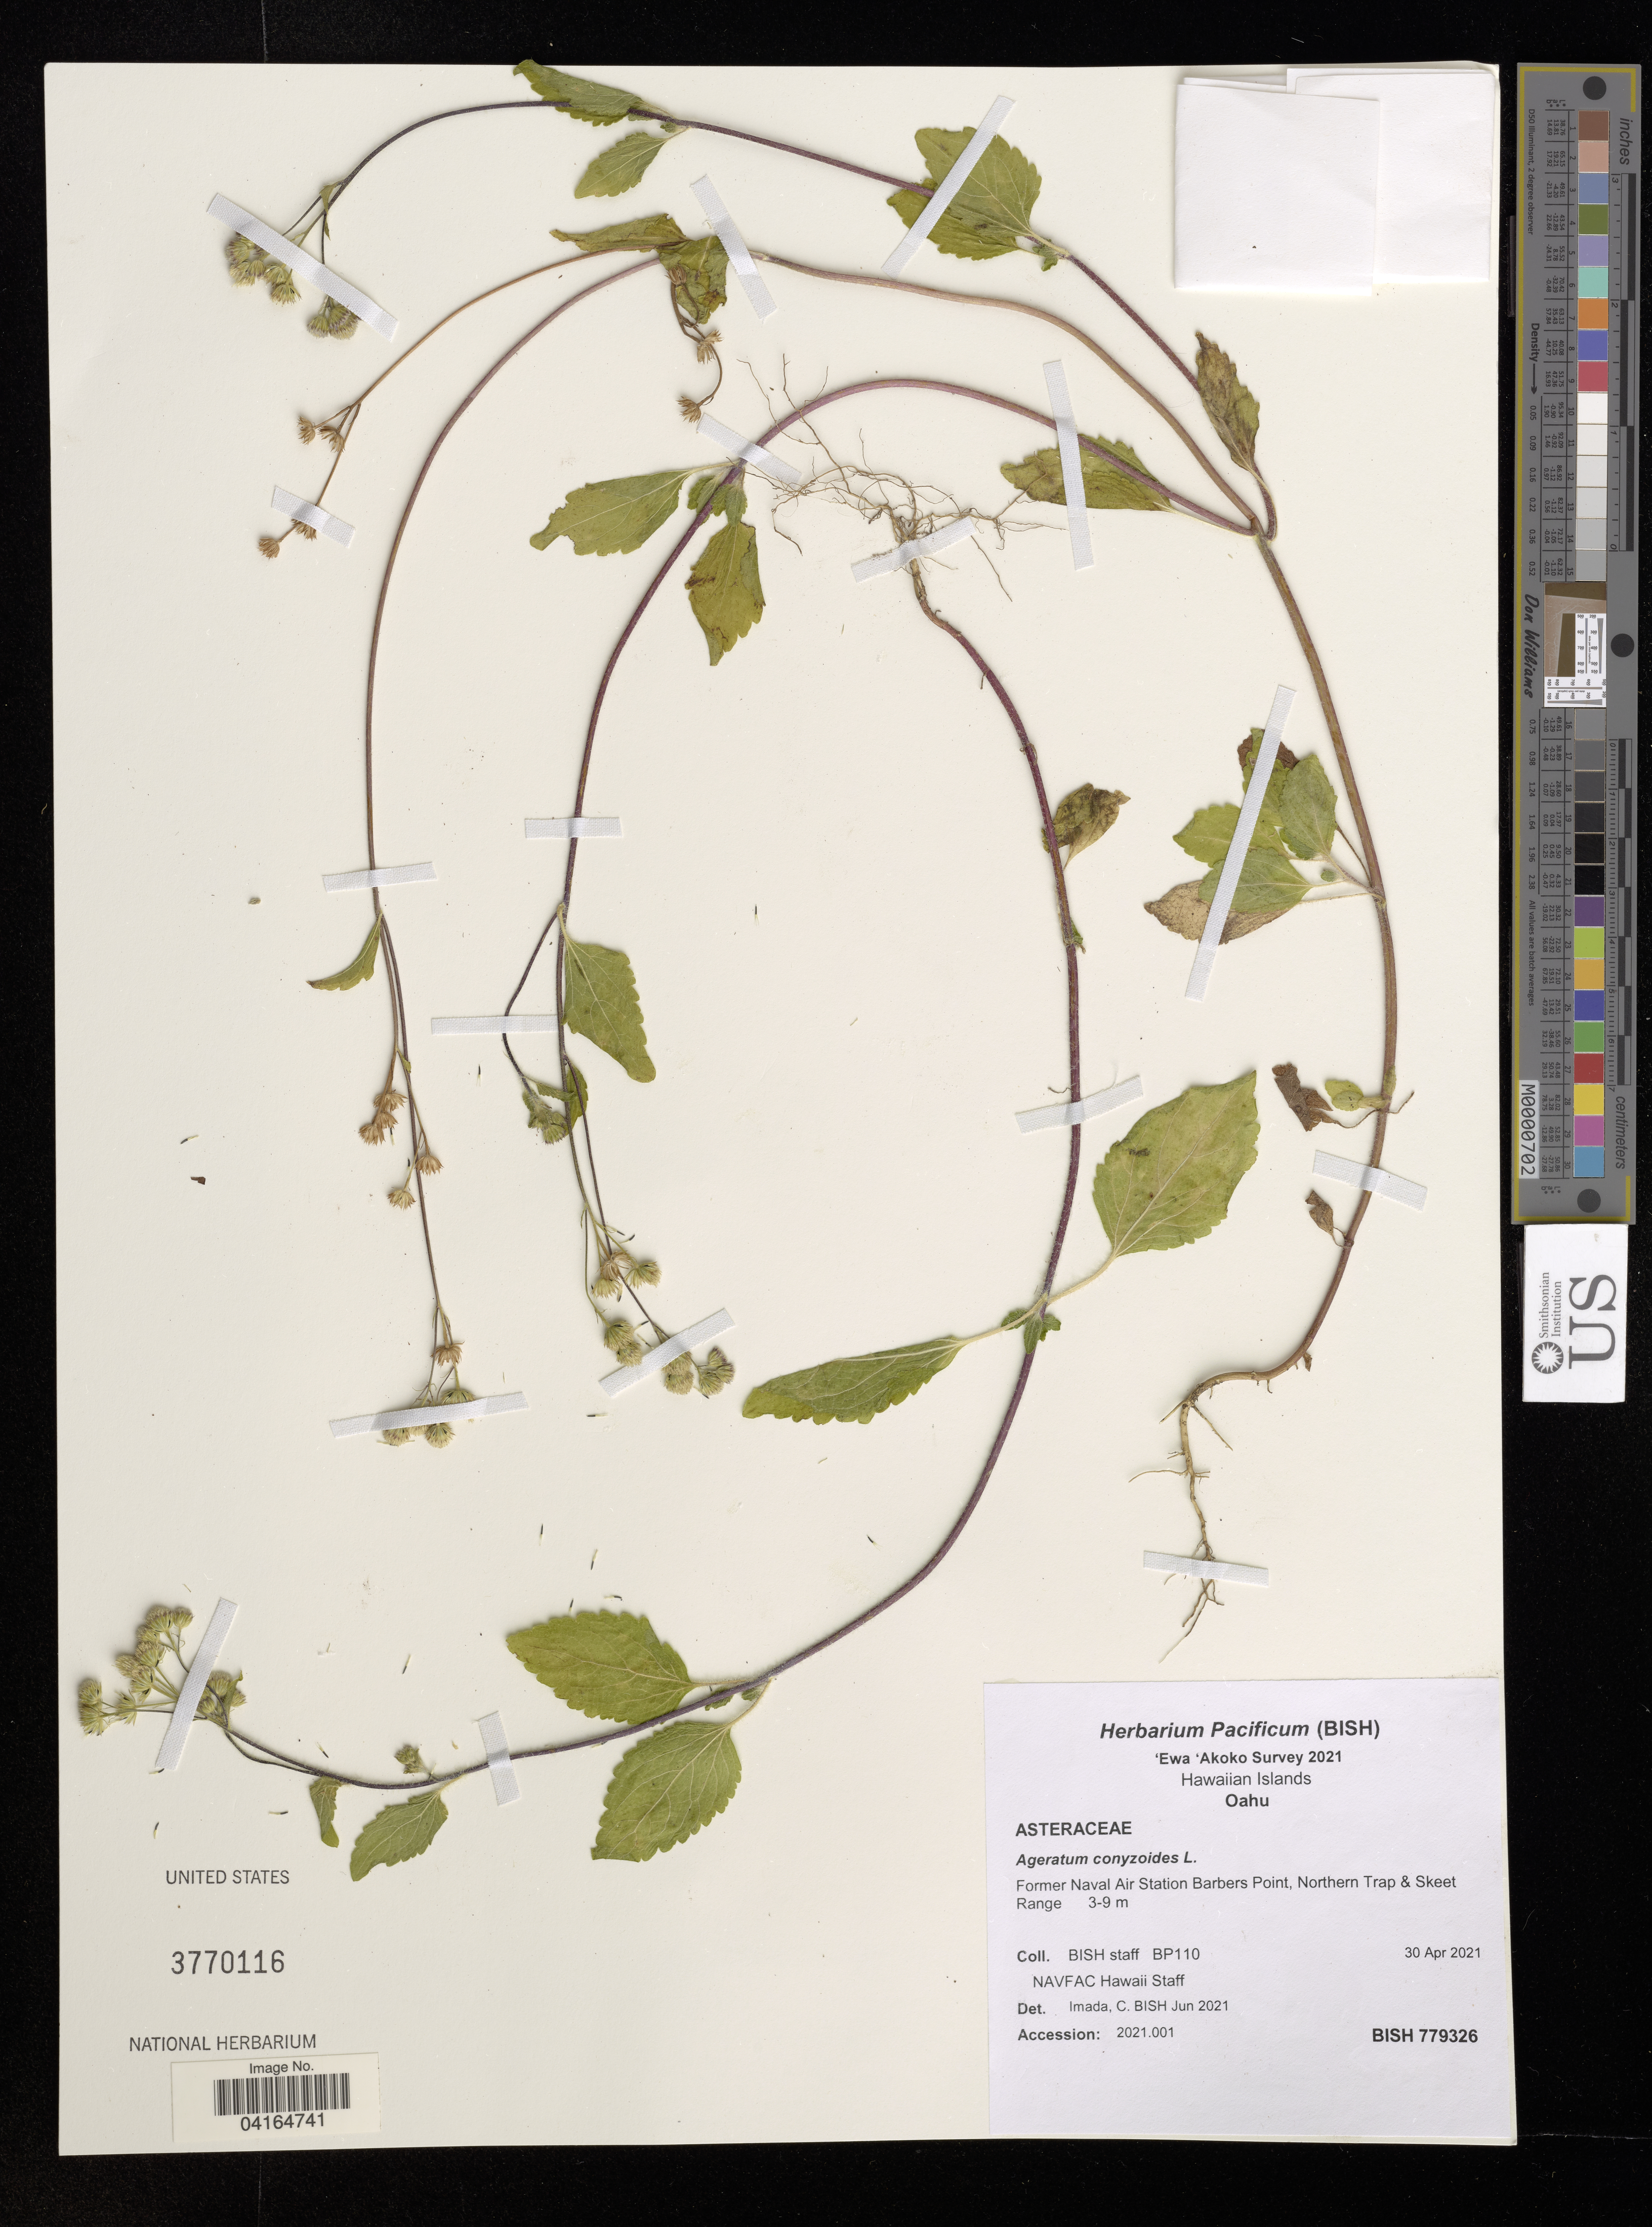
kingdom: Plantae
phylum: Tracheophyta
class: Magnoliopsida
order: Asterales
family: Asteraceae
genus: Ageratum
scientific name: Ageratum conyzoides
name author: L.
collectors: Bernice P. Bishop Museum & N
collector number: BP110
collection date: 2021-04-30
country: United States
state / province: Hawaii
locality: Hawaiian Islands. Oahu. Former Naval Air Station Barbers Point, Northern Trap & Skeet Range.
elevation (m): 3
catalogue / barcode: US 3770116